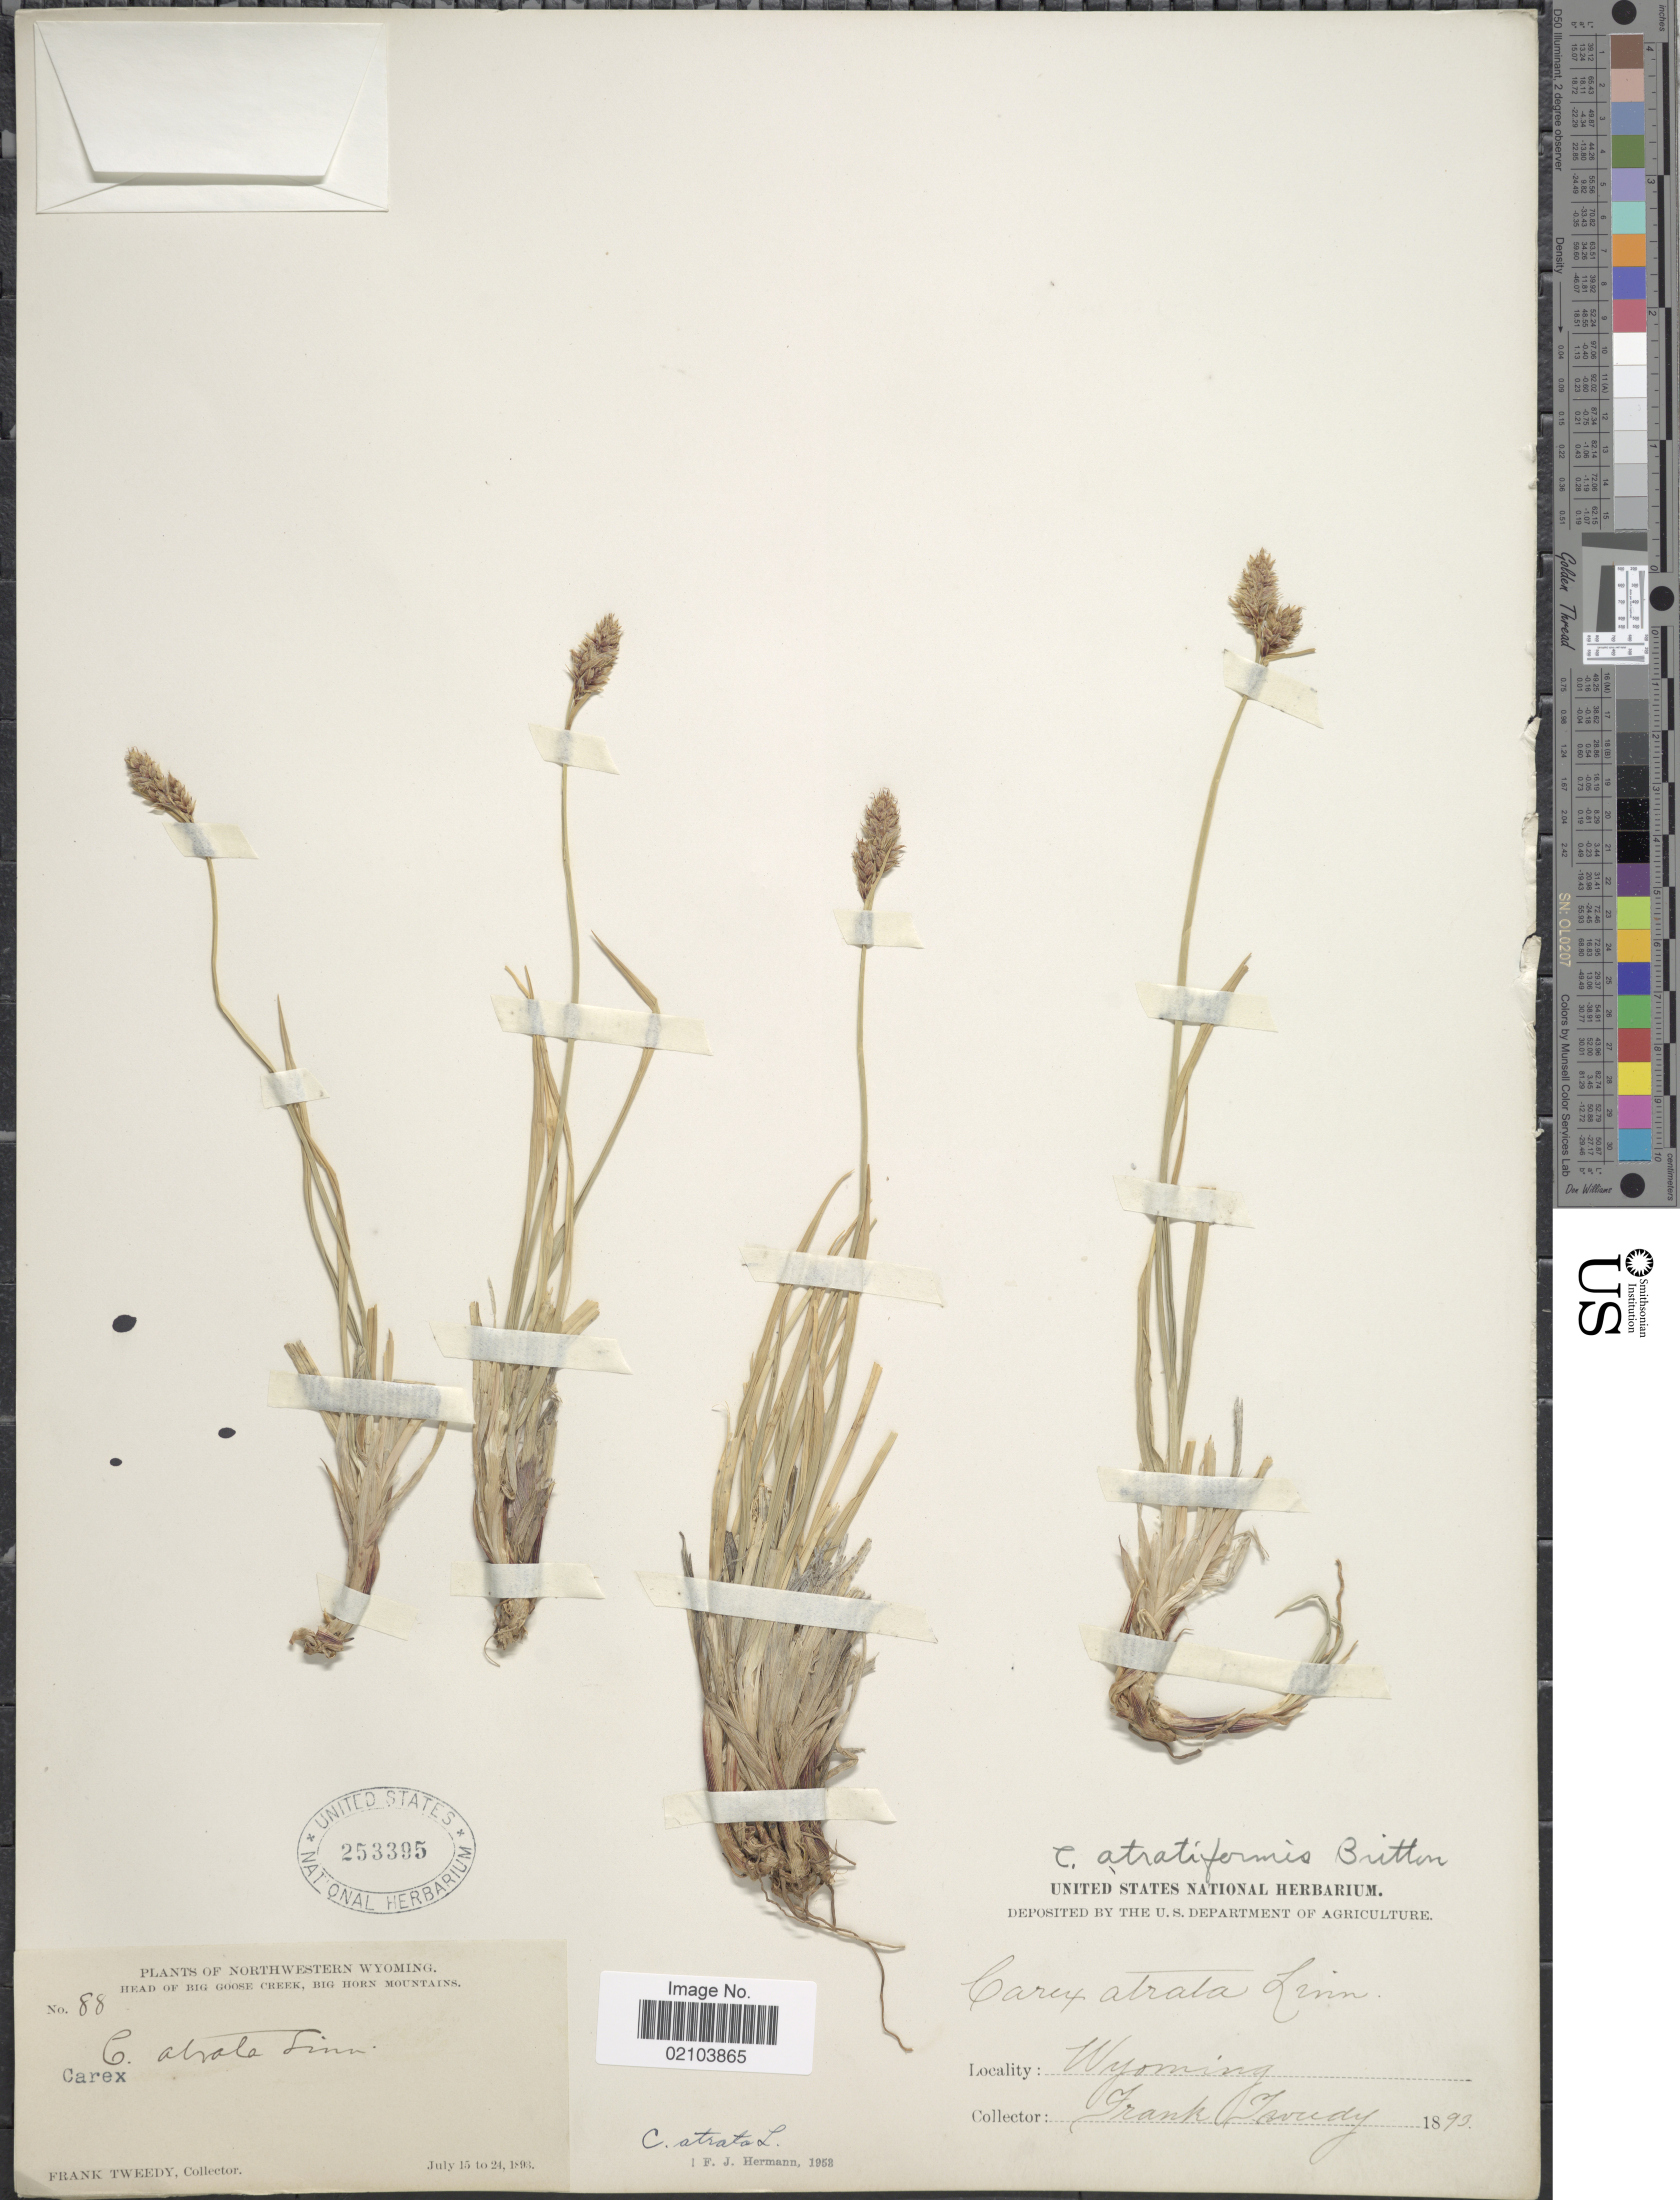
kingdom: Plantae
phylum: Tracheophyta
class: Liliopsida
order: Poales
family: Cyperaceae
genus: Carex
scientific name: Carex atrata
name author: L.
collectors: F. Tweedy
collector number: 88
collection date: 1893-07-15/1893-07-24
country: United States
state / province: Wyoming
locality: Northwestern Wyoming. Head of Big Goose Creek, Big Horn Mountains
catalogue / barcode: US 253395